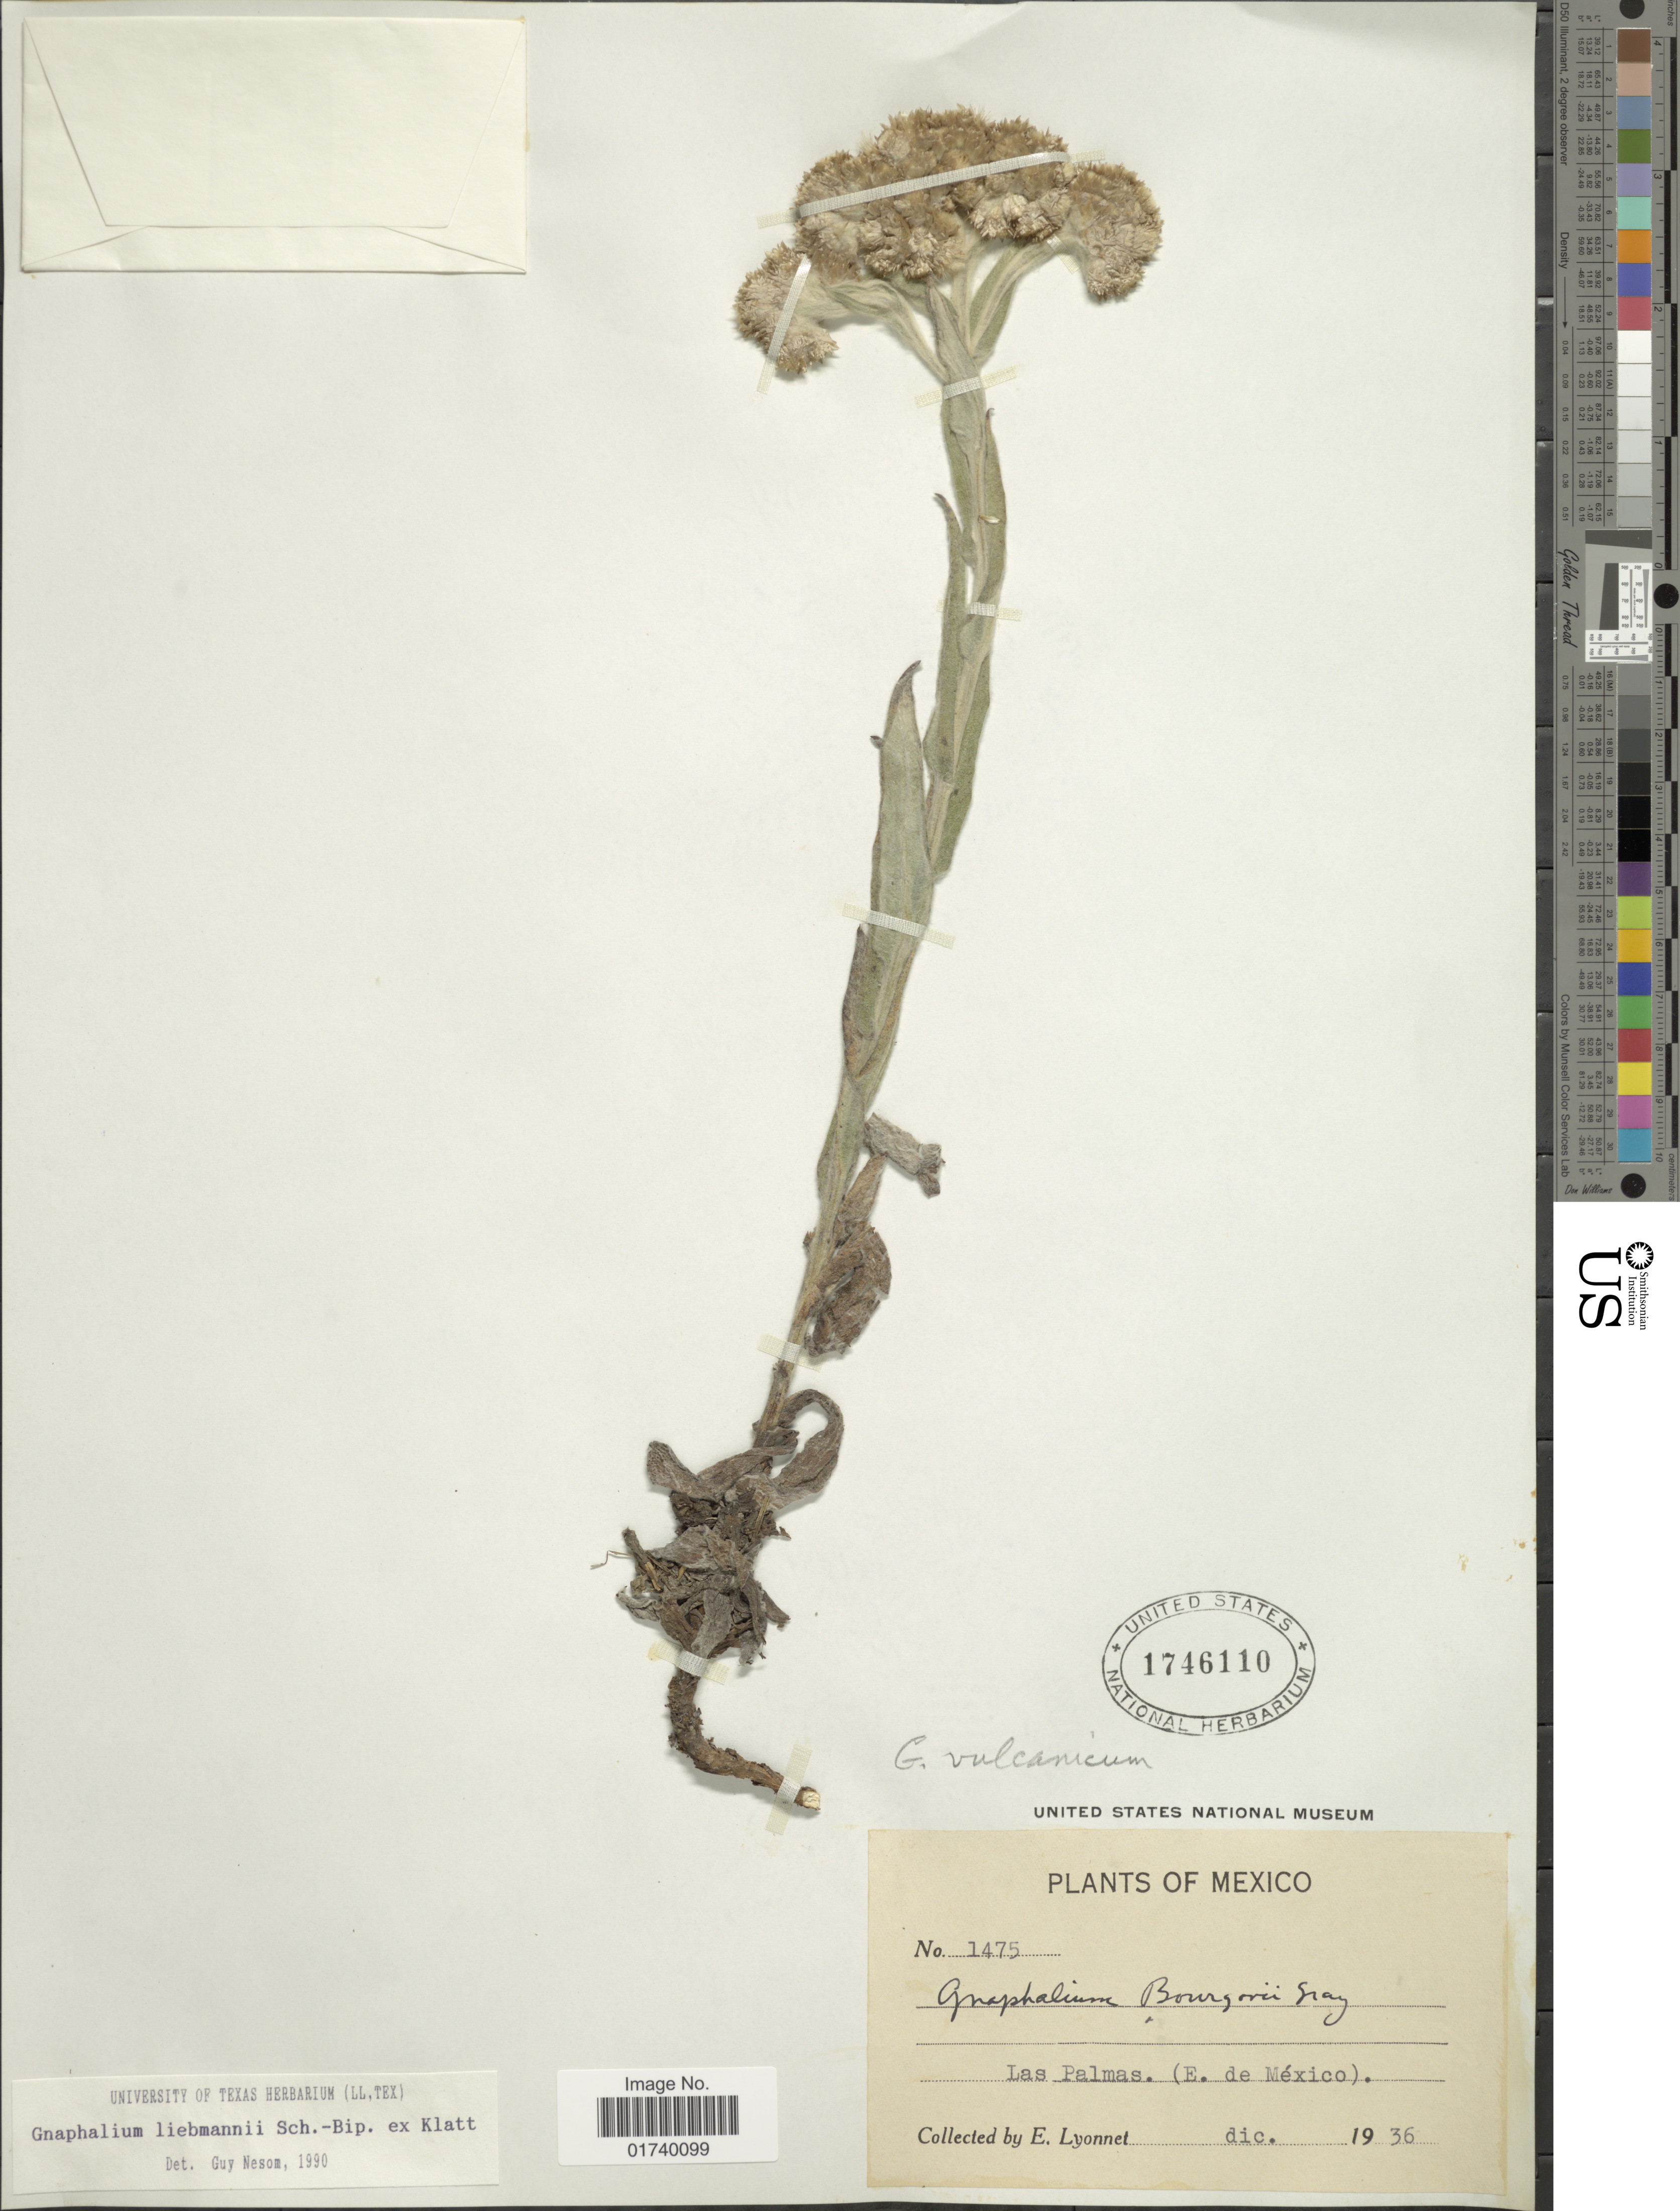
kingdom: Plantae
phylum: Tracheophyta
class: Magnoliopsida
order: Asterales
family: Asteraceae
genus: Pseudognaphalium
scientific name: Pseudognaphalium liebmannii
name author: (Sch. Bip. ex Klatt) Anderb.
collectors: E. Lyonnet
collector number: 1475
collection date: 1936-12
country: Mexico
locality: Las Palmas ( E. de Mexico )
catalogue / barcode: US 1746110